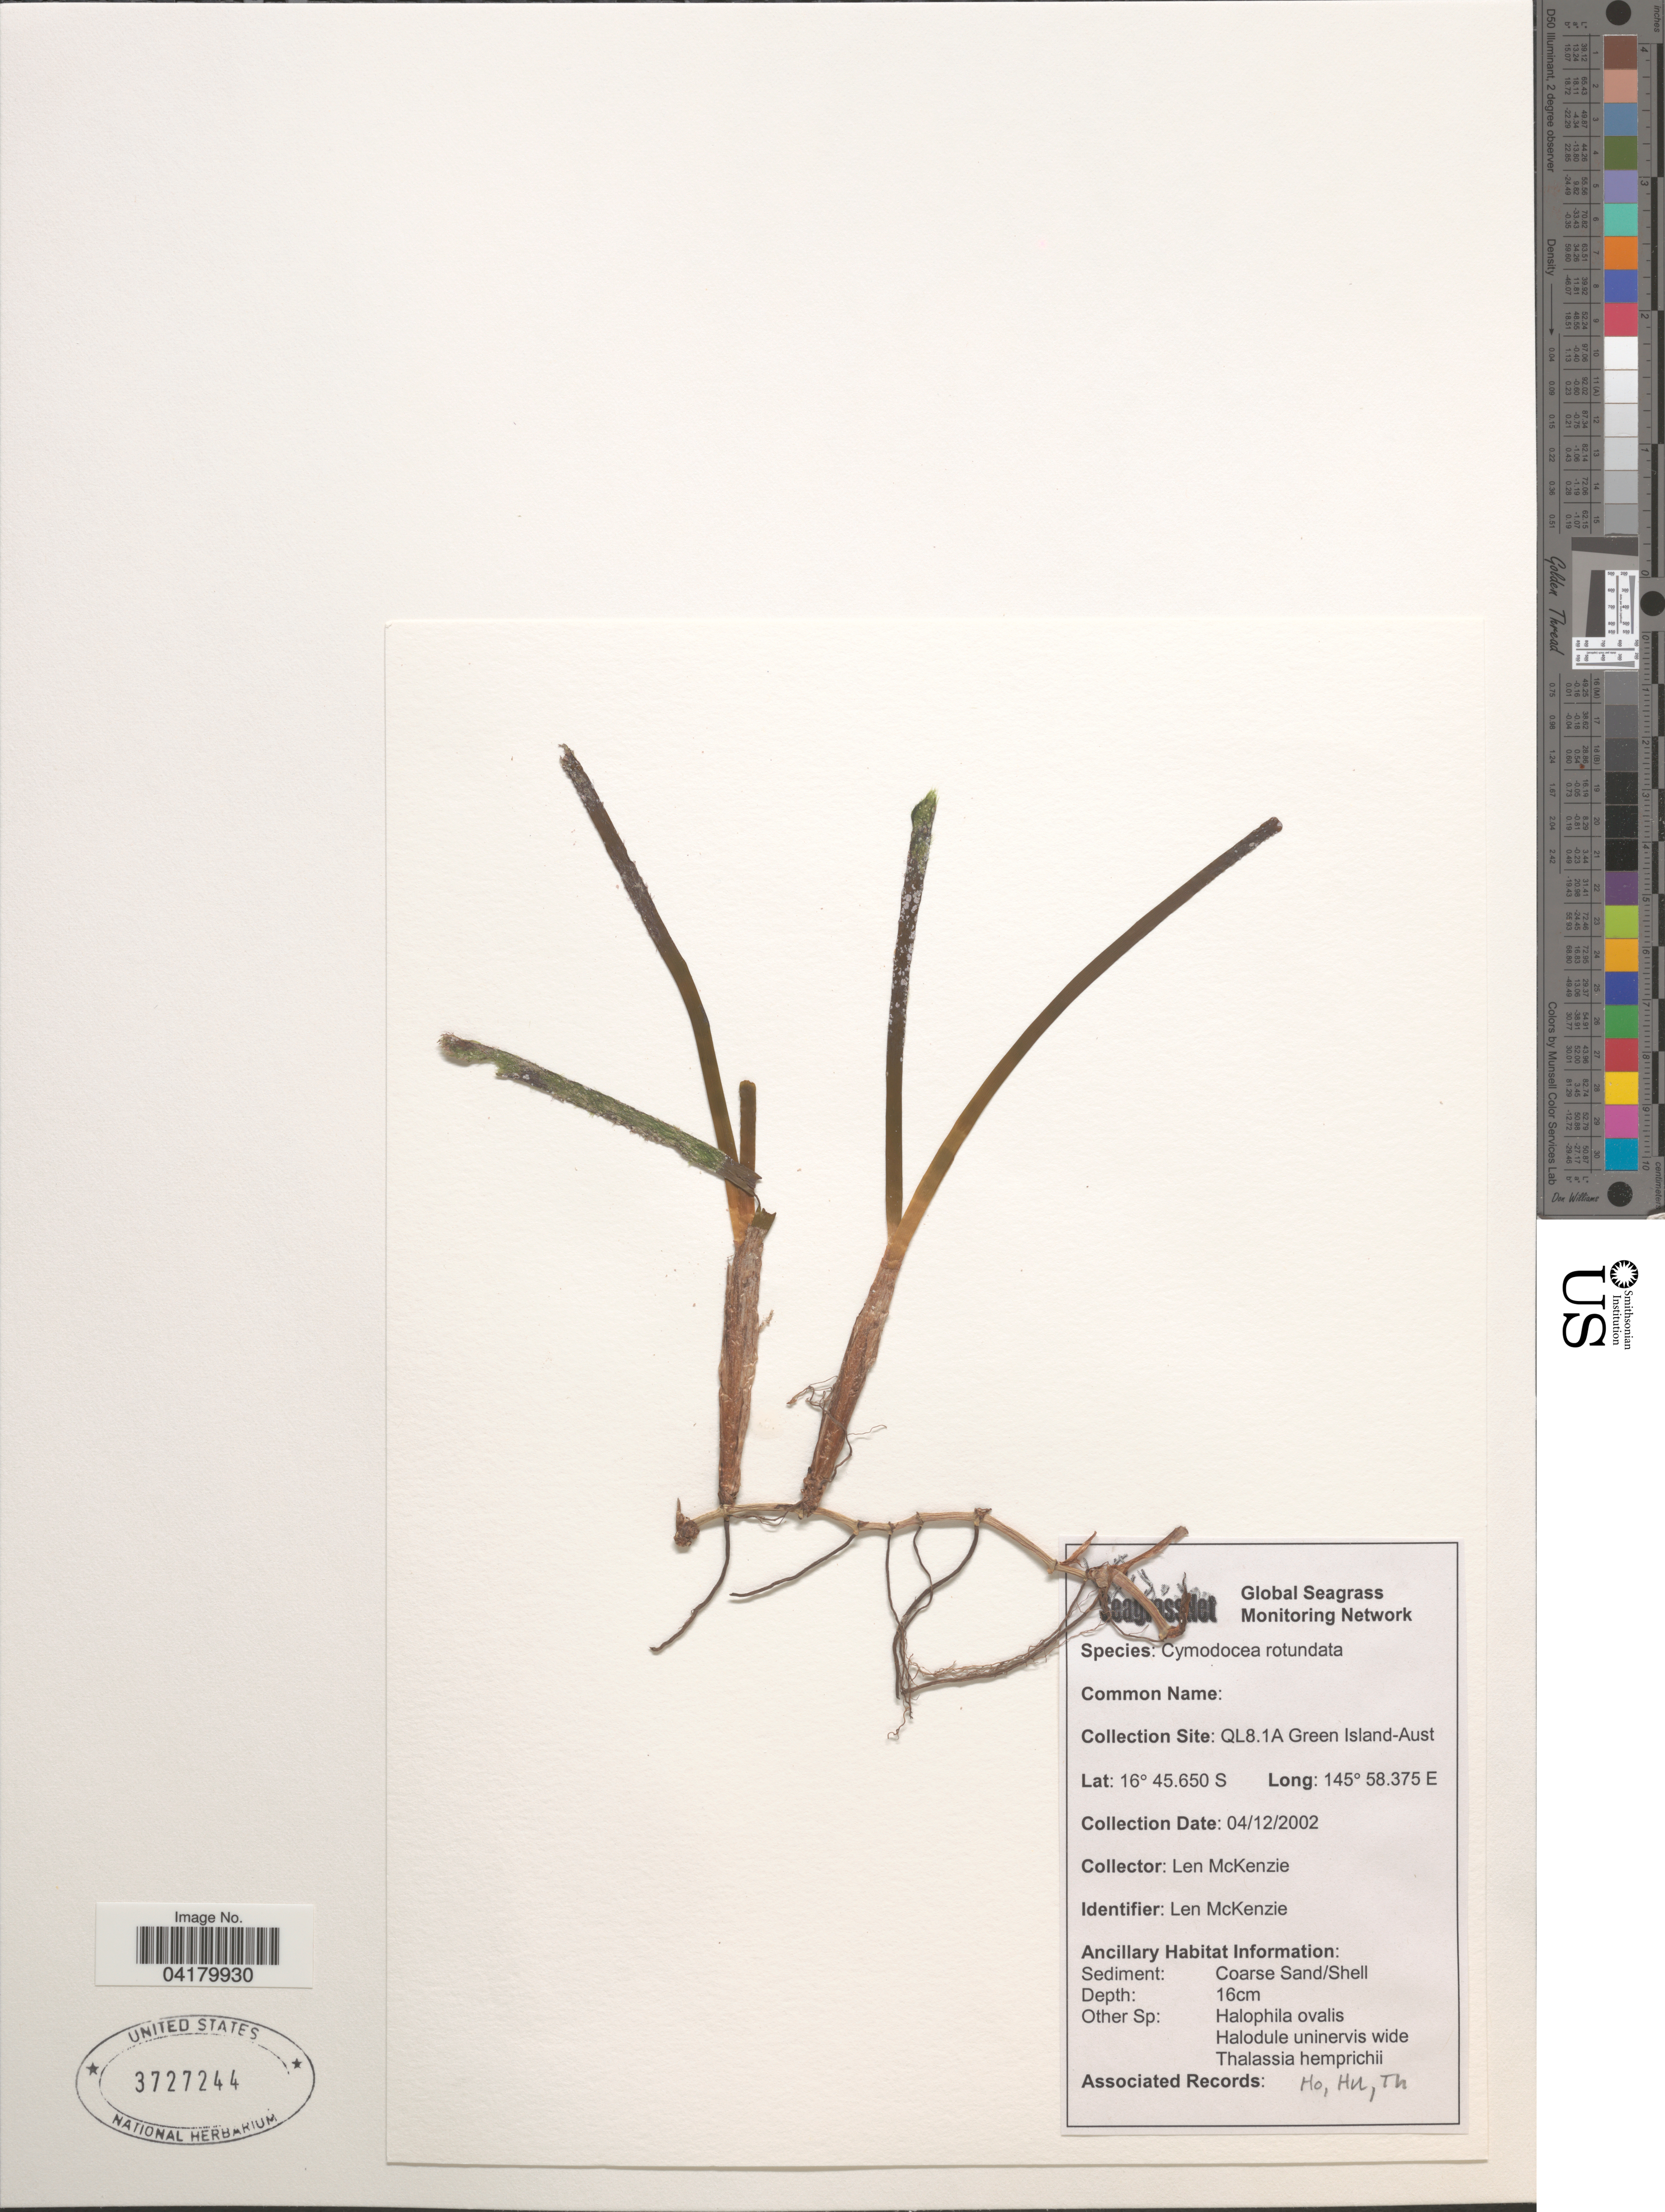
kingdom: Plantae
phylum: Tracheophyta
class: Liliopsida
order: Alismatales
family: Cymodoceaceae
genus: Cymodocea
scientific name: Cymodocea rotundata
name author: Asch. & Schweinf.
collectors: L. McKenzie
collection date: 2002-12-04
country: Australia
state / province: Queensland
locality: Collection Site: QL8.1A Green Island.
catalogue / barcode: US 3727244